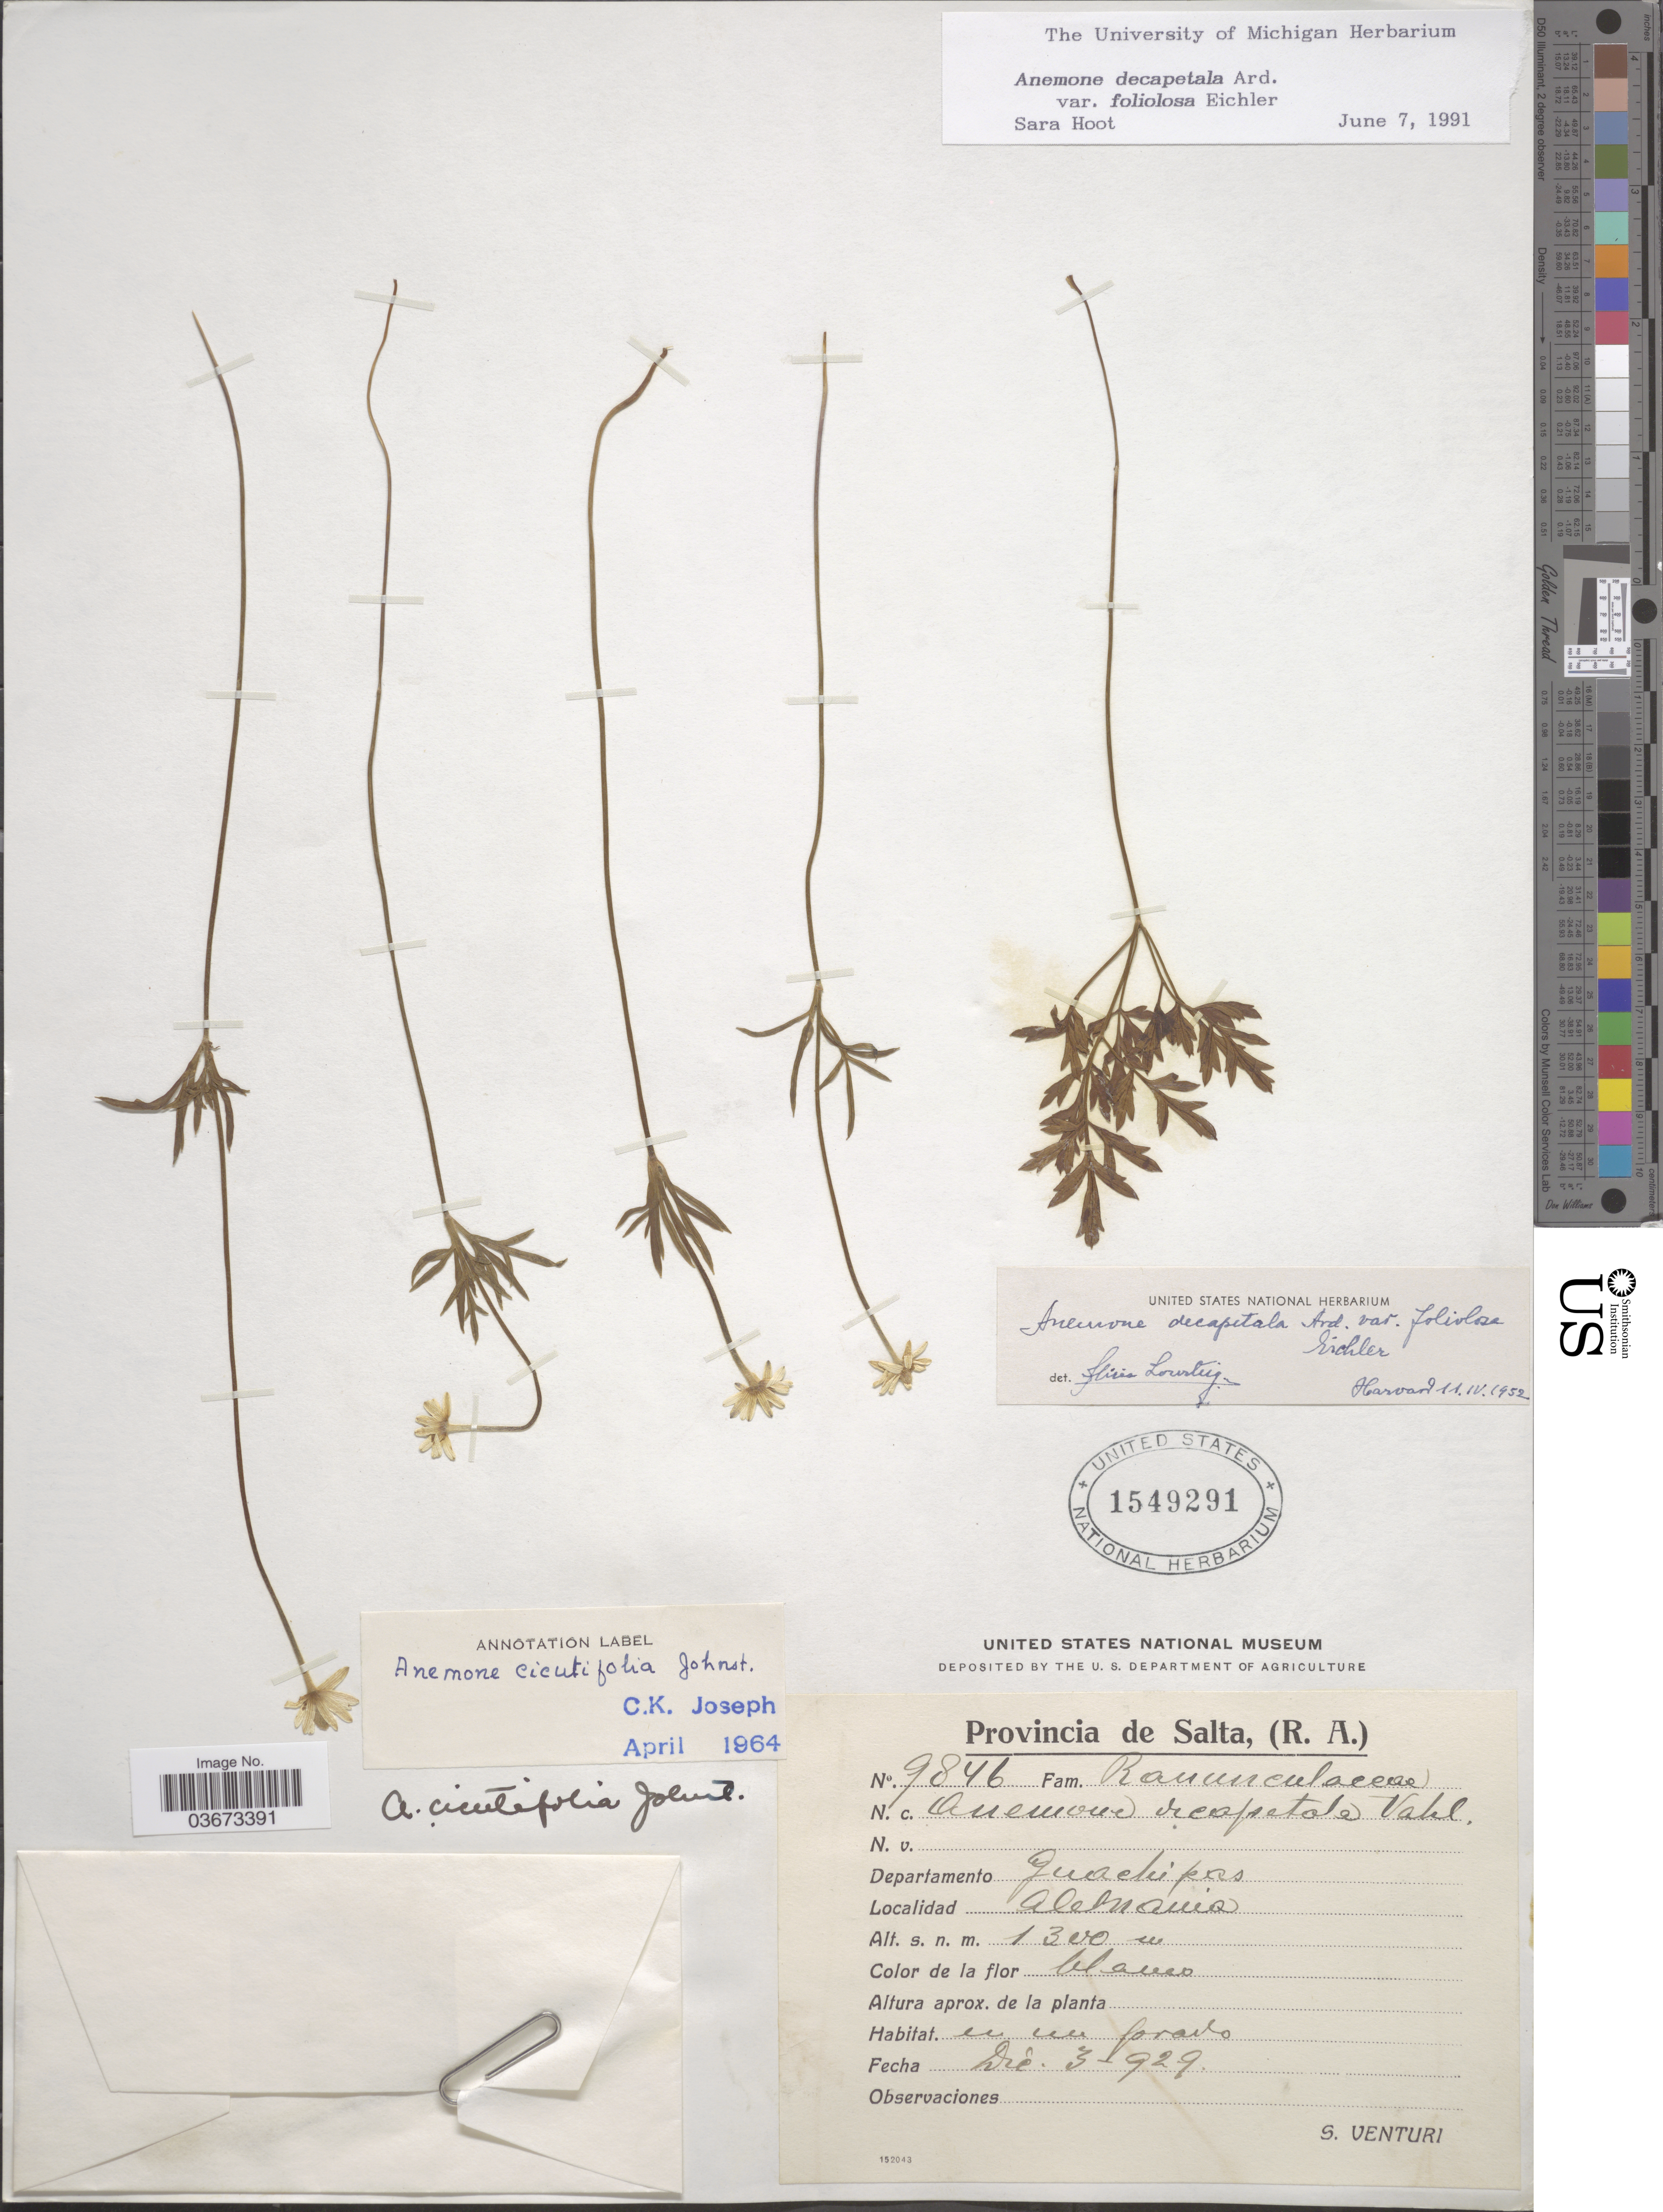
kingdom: Plantae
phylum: Tracheophyta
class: Magnoliopsida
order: Ranunculales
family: Ranunculaceae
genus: Anemone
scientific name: Anemone cicutifolia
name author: I.M. Johnst.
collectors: S. Venturi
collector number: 9846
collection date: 1929-12-03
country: Argentina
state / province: Salta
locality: Departamento Juachipas. Alemania.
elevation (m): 1300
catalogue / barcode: US 1549291